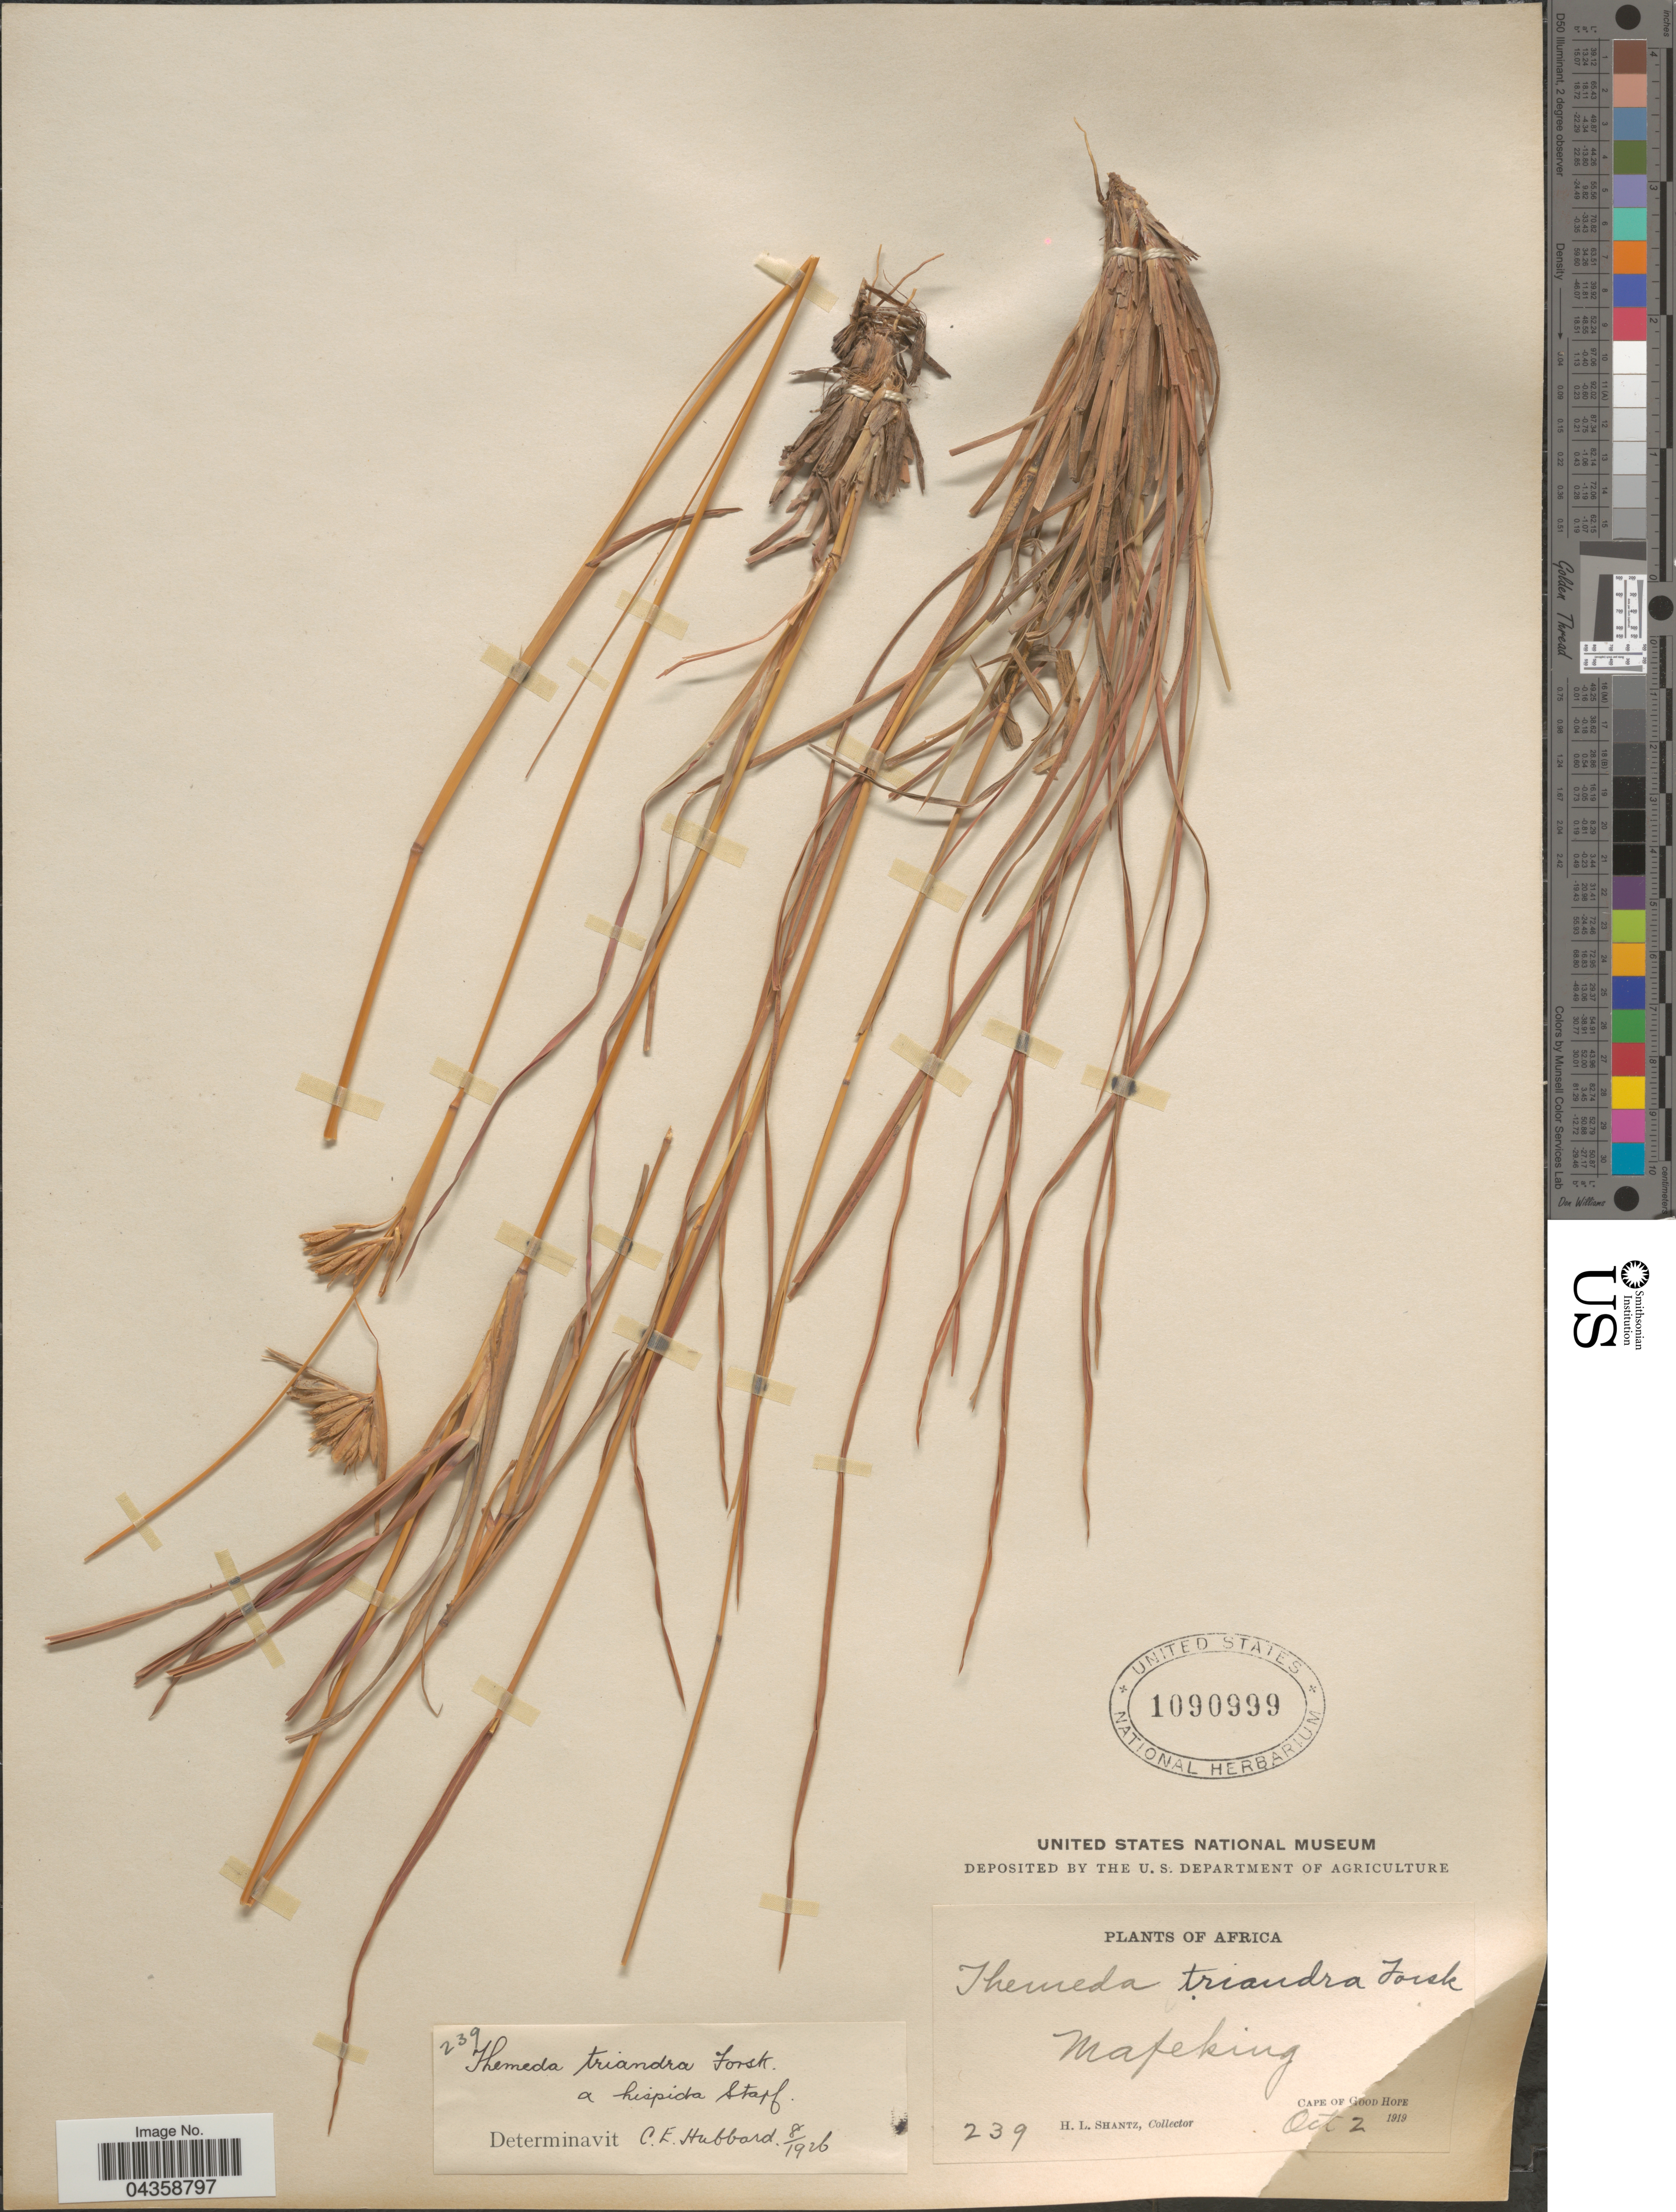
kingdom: Plantae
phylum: Tracheophyta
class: Liliopsida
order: Poales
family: Poaceae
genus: Themeda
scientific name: Themeda triandra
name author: Forssk.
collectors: H. Shantz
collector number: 239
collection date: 1919-10-02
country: South Africa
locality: Africa. Mafeking. Cape of Good Hope.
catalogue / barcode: US 1090999